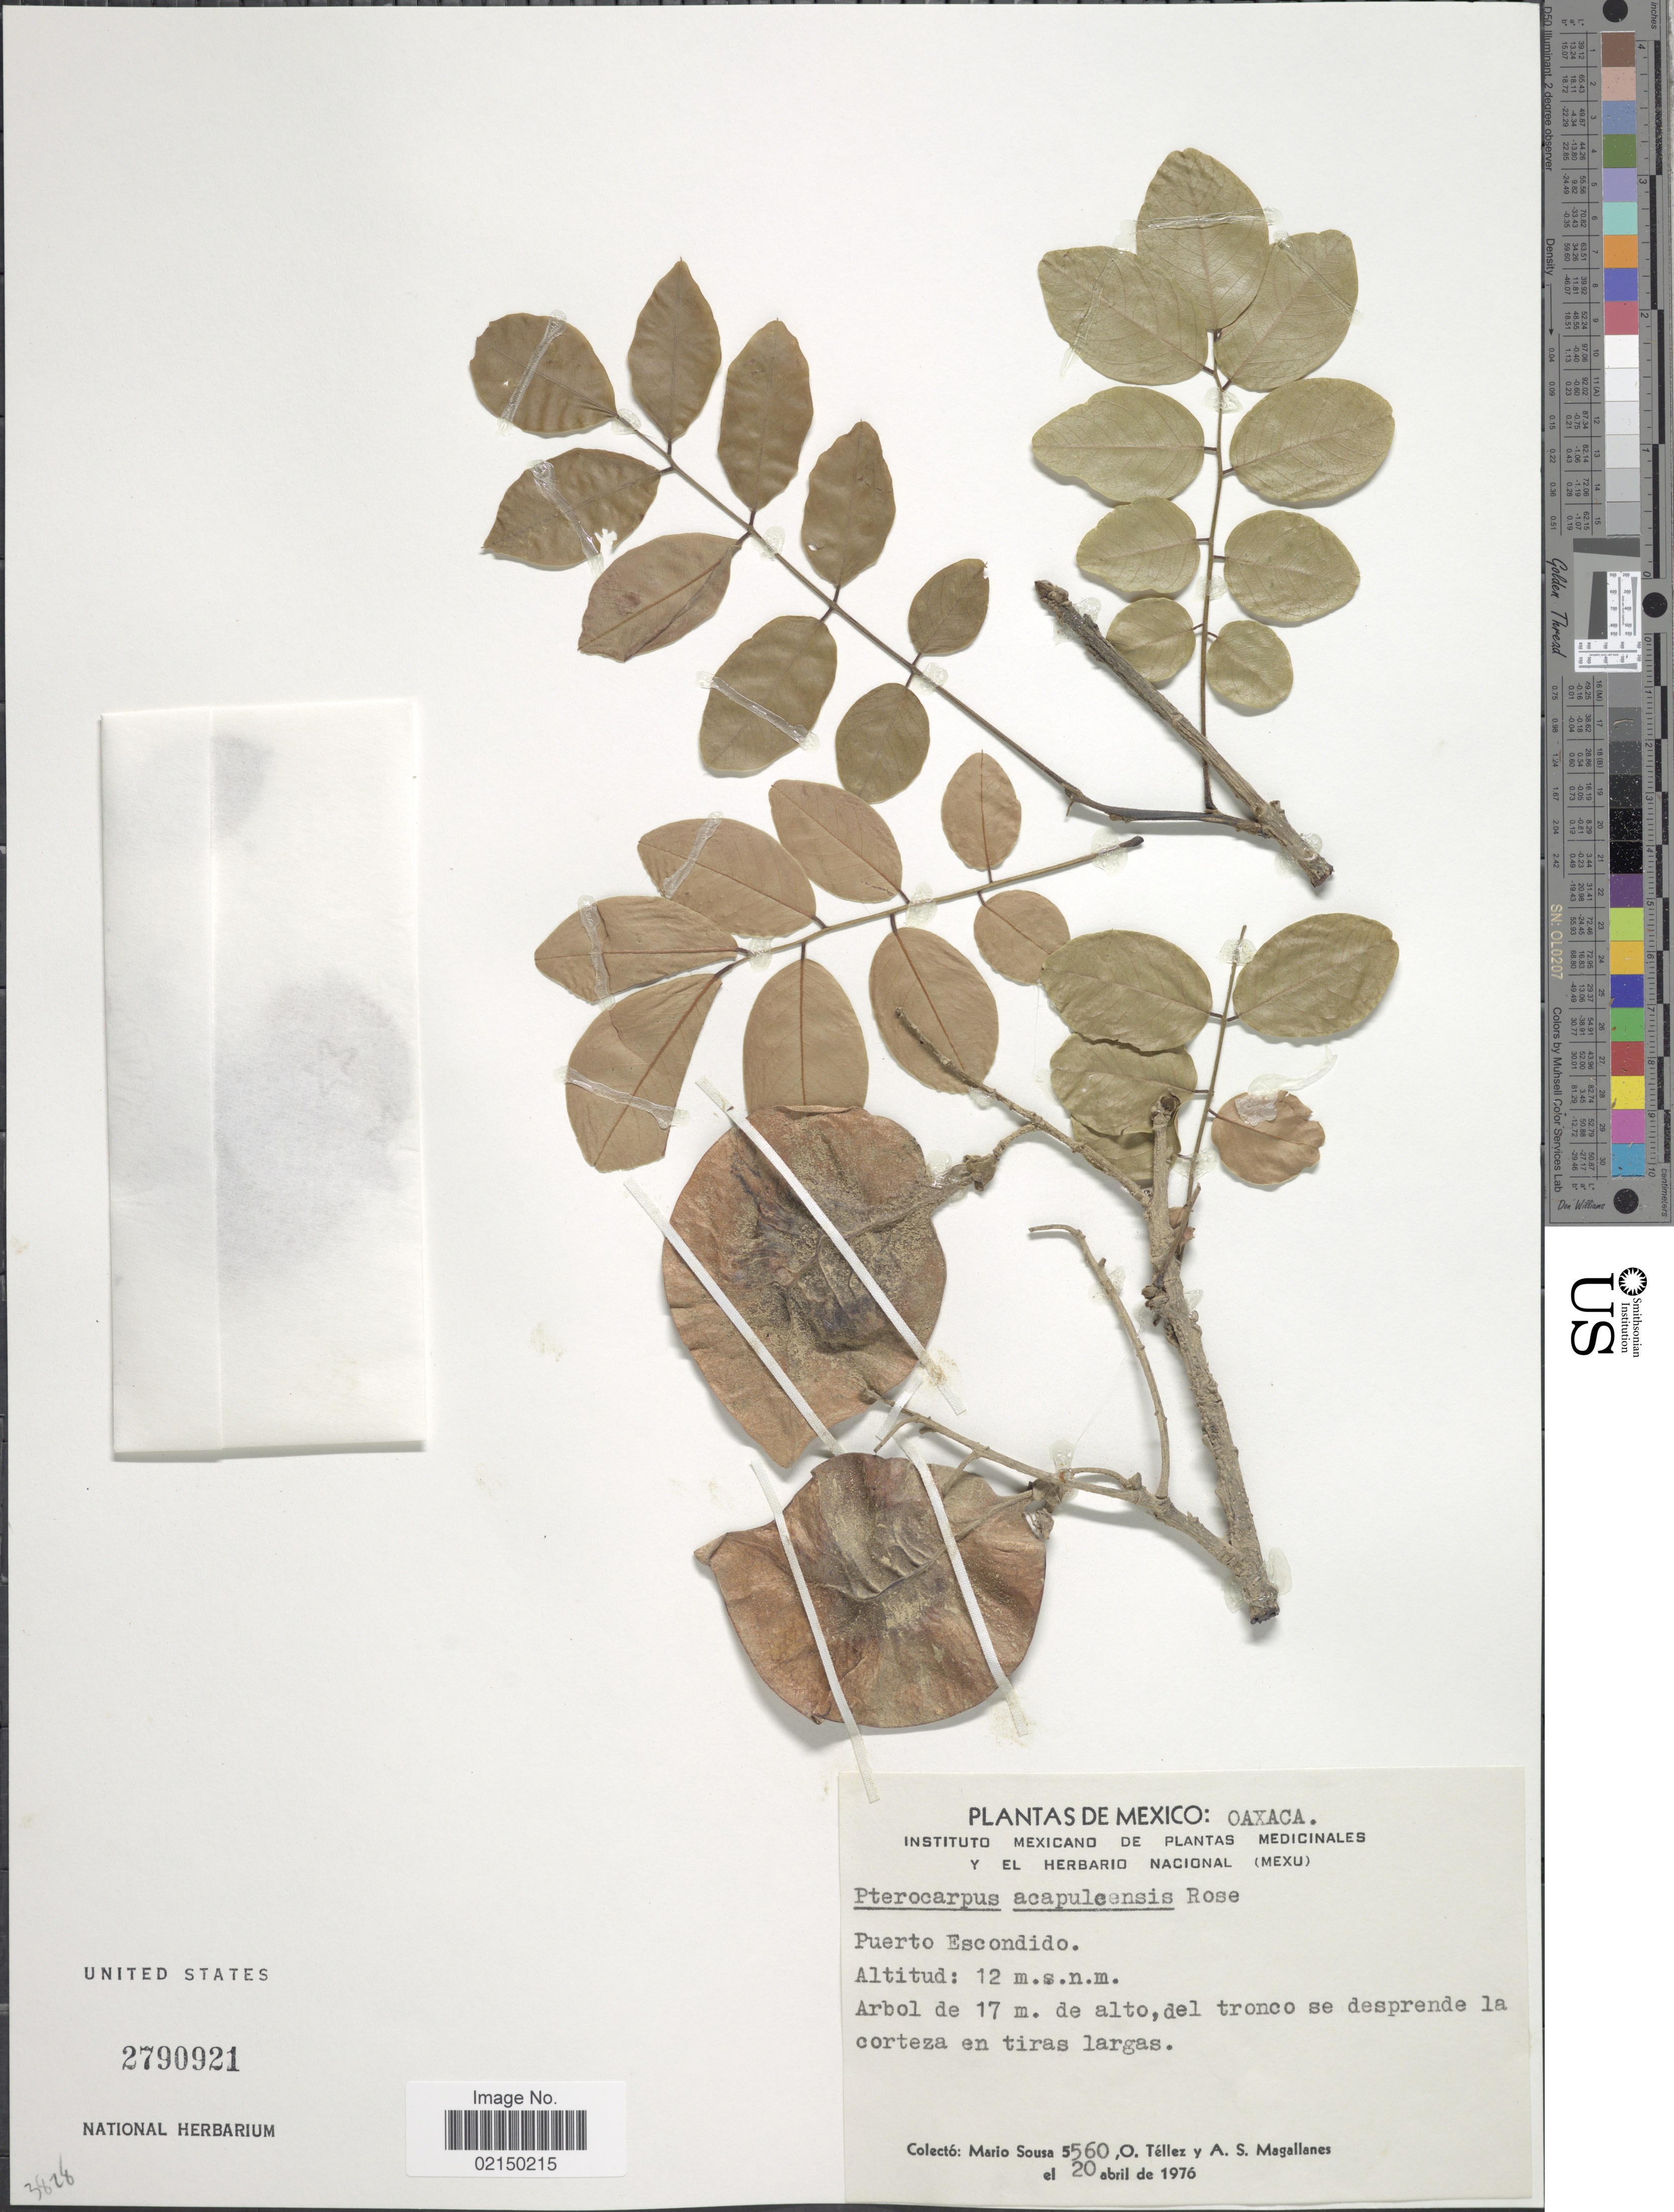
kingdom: Plantae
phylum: Tracheophyta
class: Magnoliopsida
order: Fabales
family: Fabaceae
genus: Pterocarpus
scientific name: Pterocarpus acapulcensis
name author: Rose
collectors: M. Sousa S., O. Tellez & A. Magallanes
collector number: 5560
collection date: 1976-04-20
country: Mexico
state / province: Oaxaca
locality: Puerto Escondido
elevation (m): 12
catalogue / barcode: US 2790921